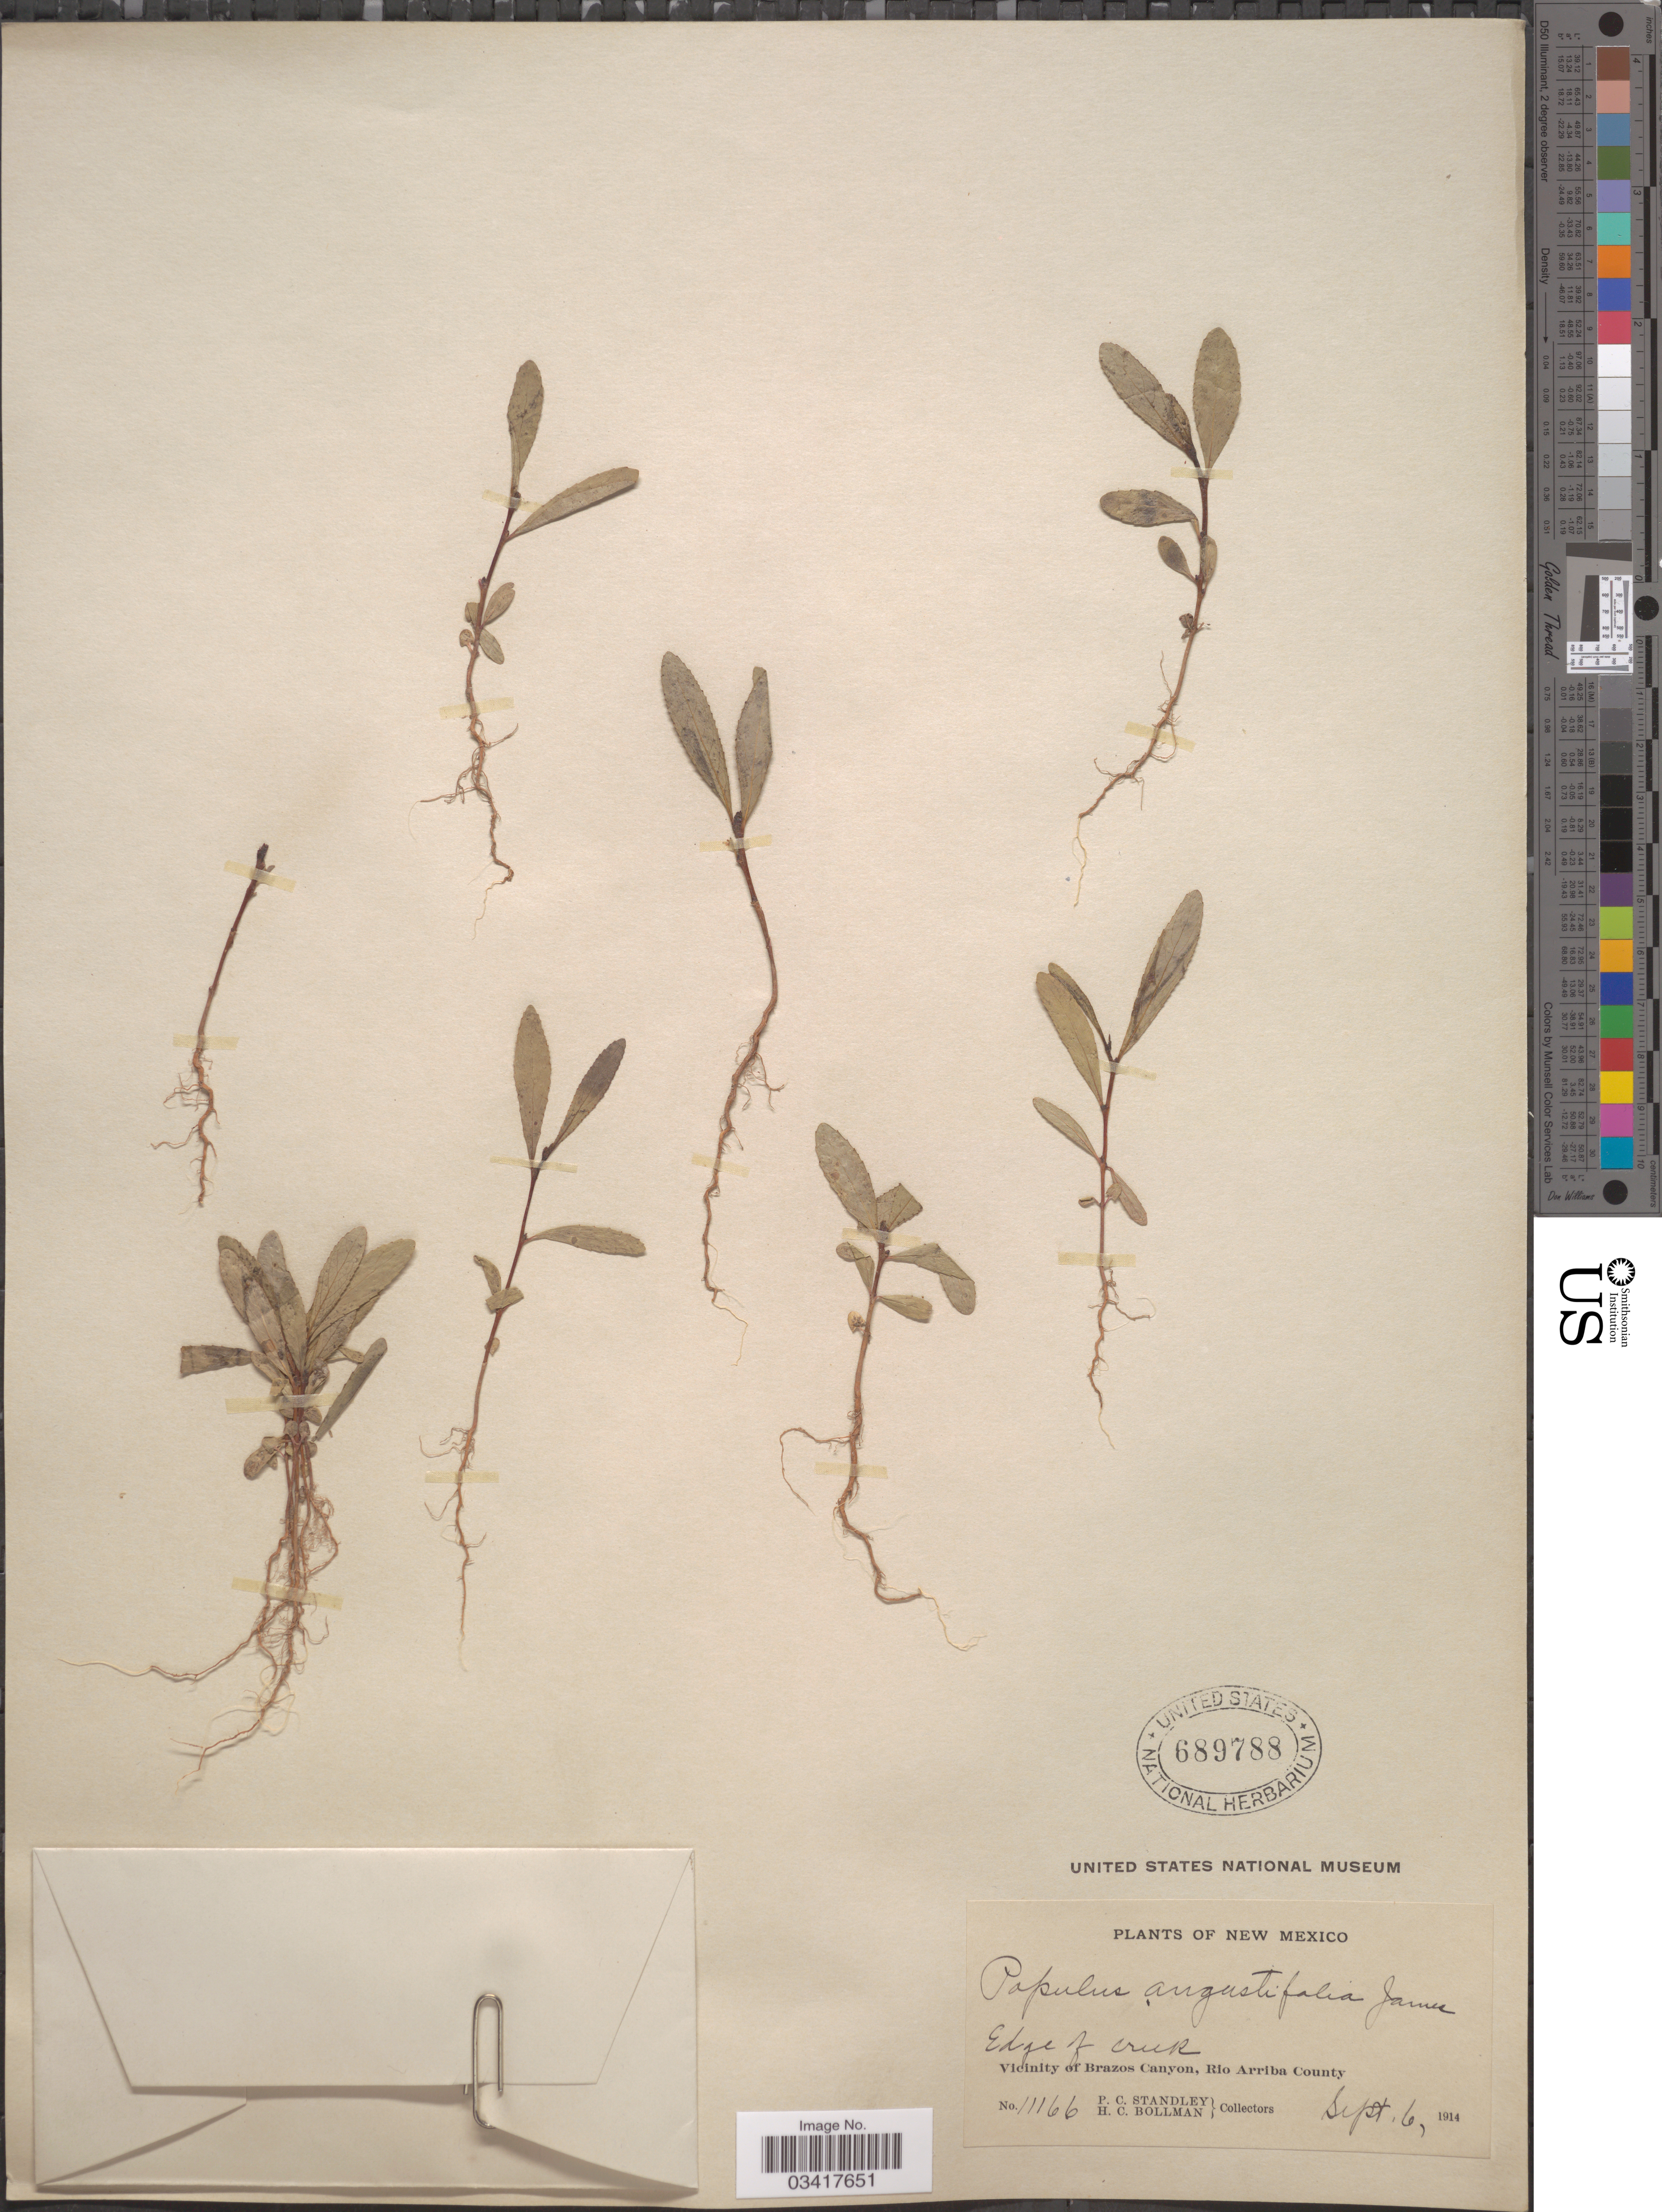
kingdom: Plantae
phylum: Tracheophyta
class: Magnoliopsida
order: Malpighiales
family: Salicaceae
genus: Populus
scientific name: Populus angustifolia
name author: E. James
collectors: P. C. Standley & H. C. Bollman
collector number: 11166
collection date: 1914-09-06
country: United States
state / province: New Mexico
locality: Edge of creek. Vicinity of Brazos Canyon, Rio Arriba County.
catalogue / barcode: US 689788